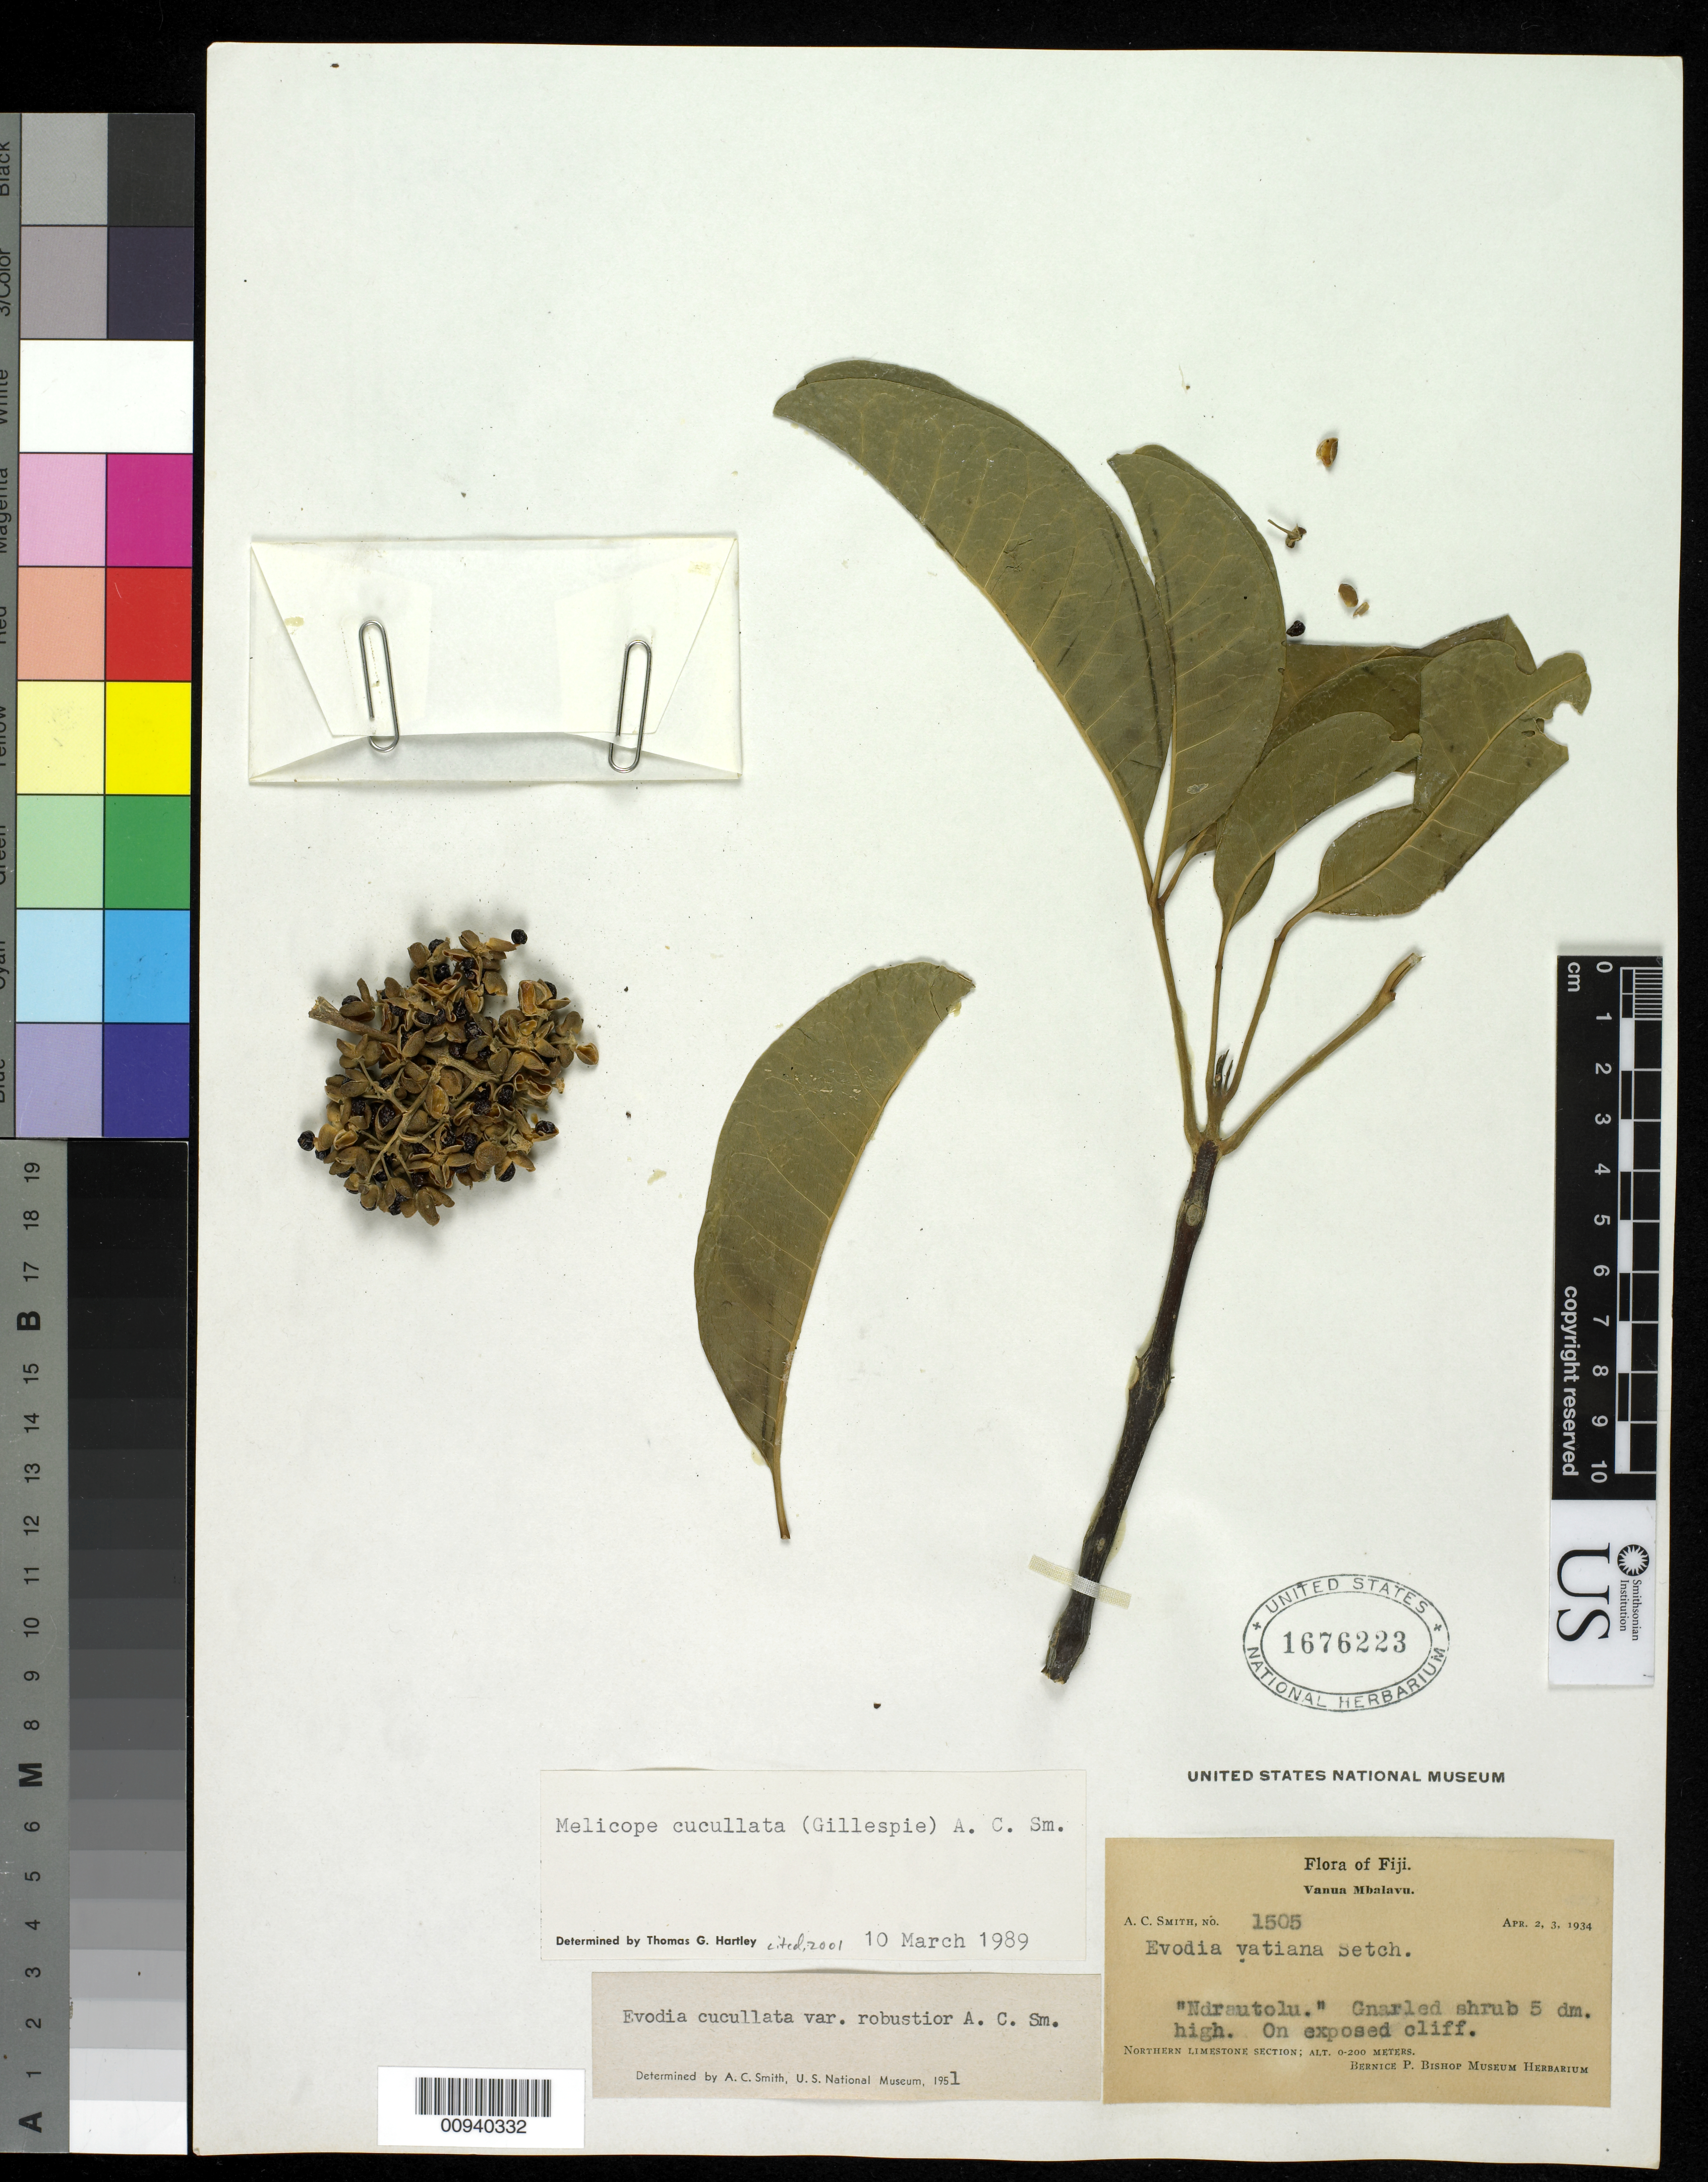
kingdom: Plantae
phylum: Tracheophyta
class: Magnoliopsida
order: Sapindales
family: Rutaceae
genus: Melicope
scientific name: Melicope cucullata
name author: (Gillespie) A.C. Sm.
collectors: C. A. Smith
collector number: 1505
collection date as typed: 02 Apr 1934 to 03 Apr 1934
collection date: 1934-04-02/1934-04-03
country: Fiji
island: Vanua Balavu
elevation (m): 0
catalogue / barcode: US 1676223